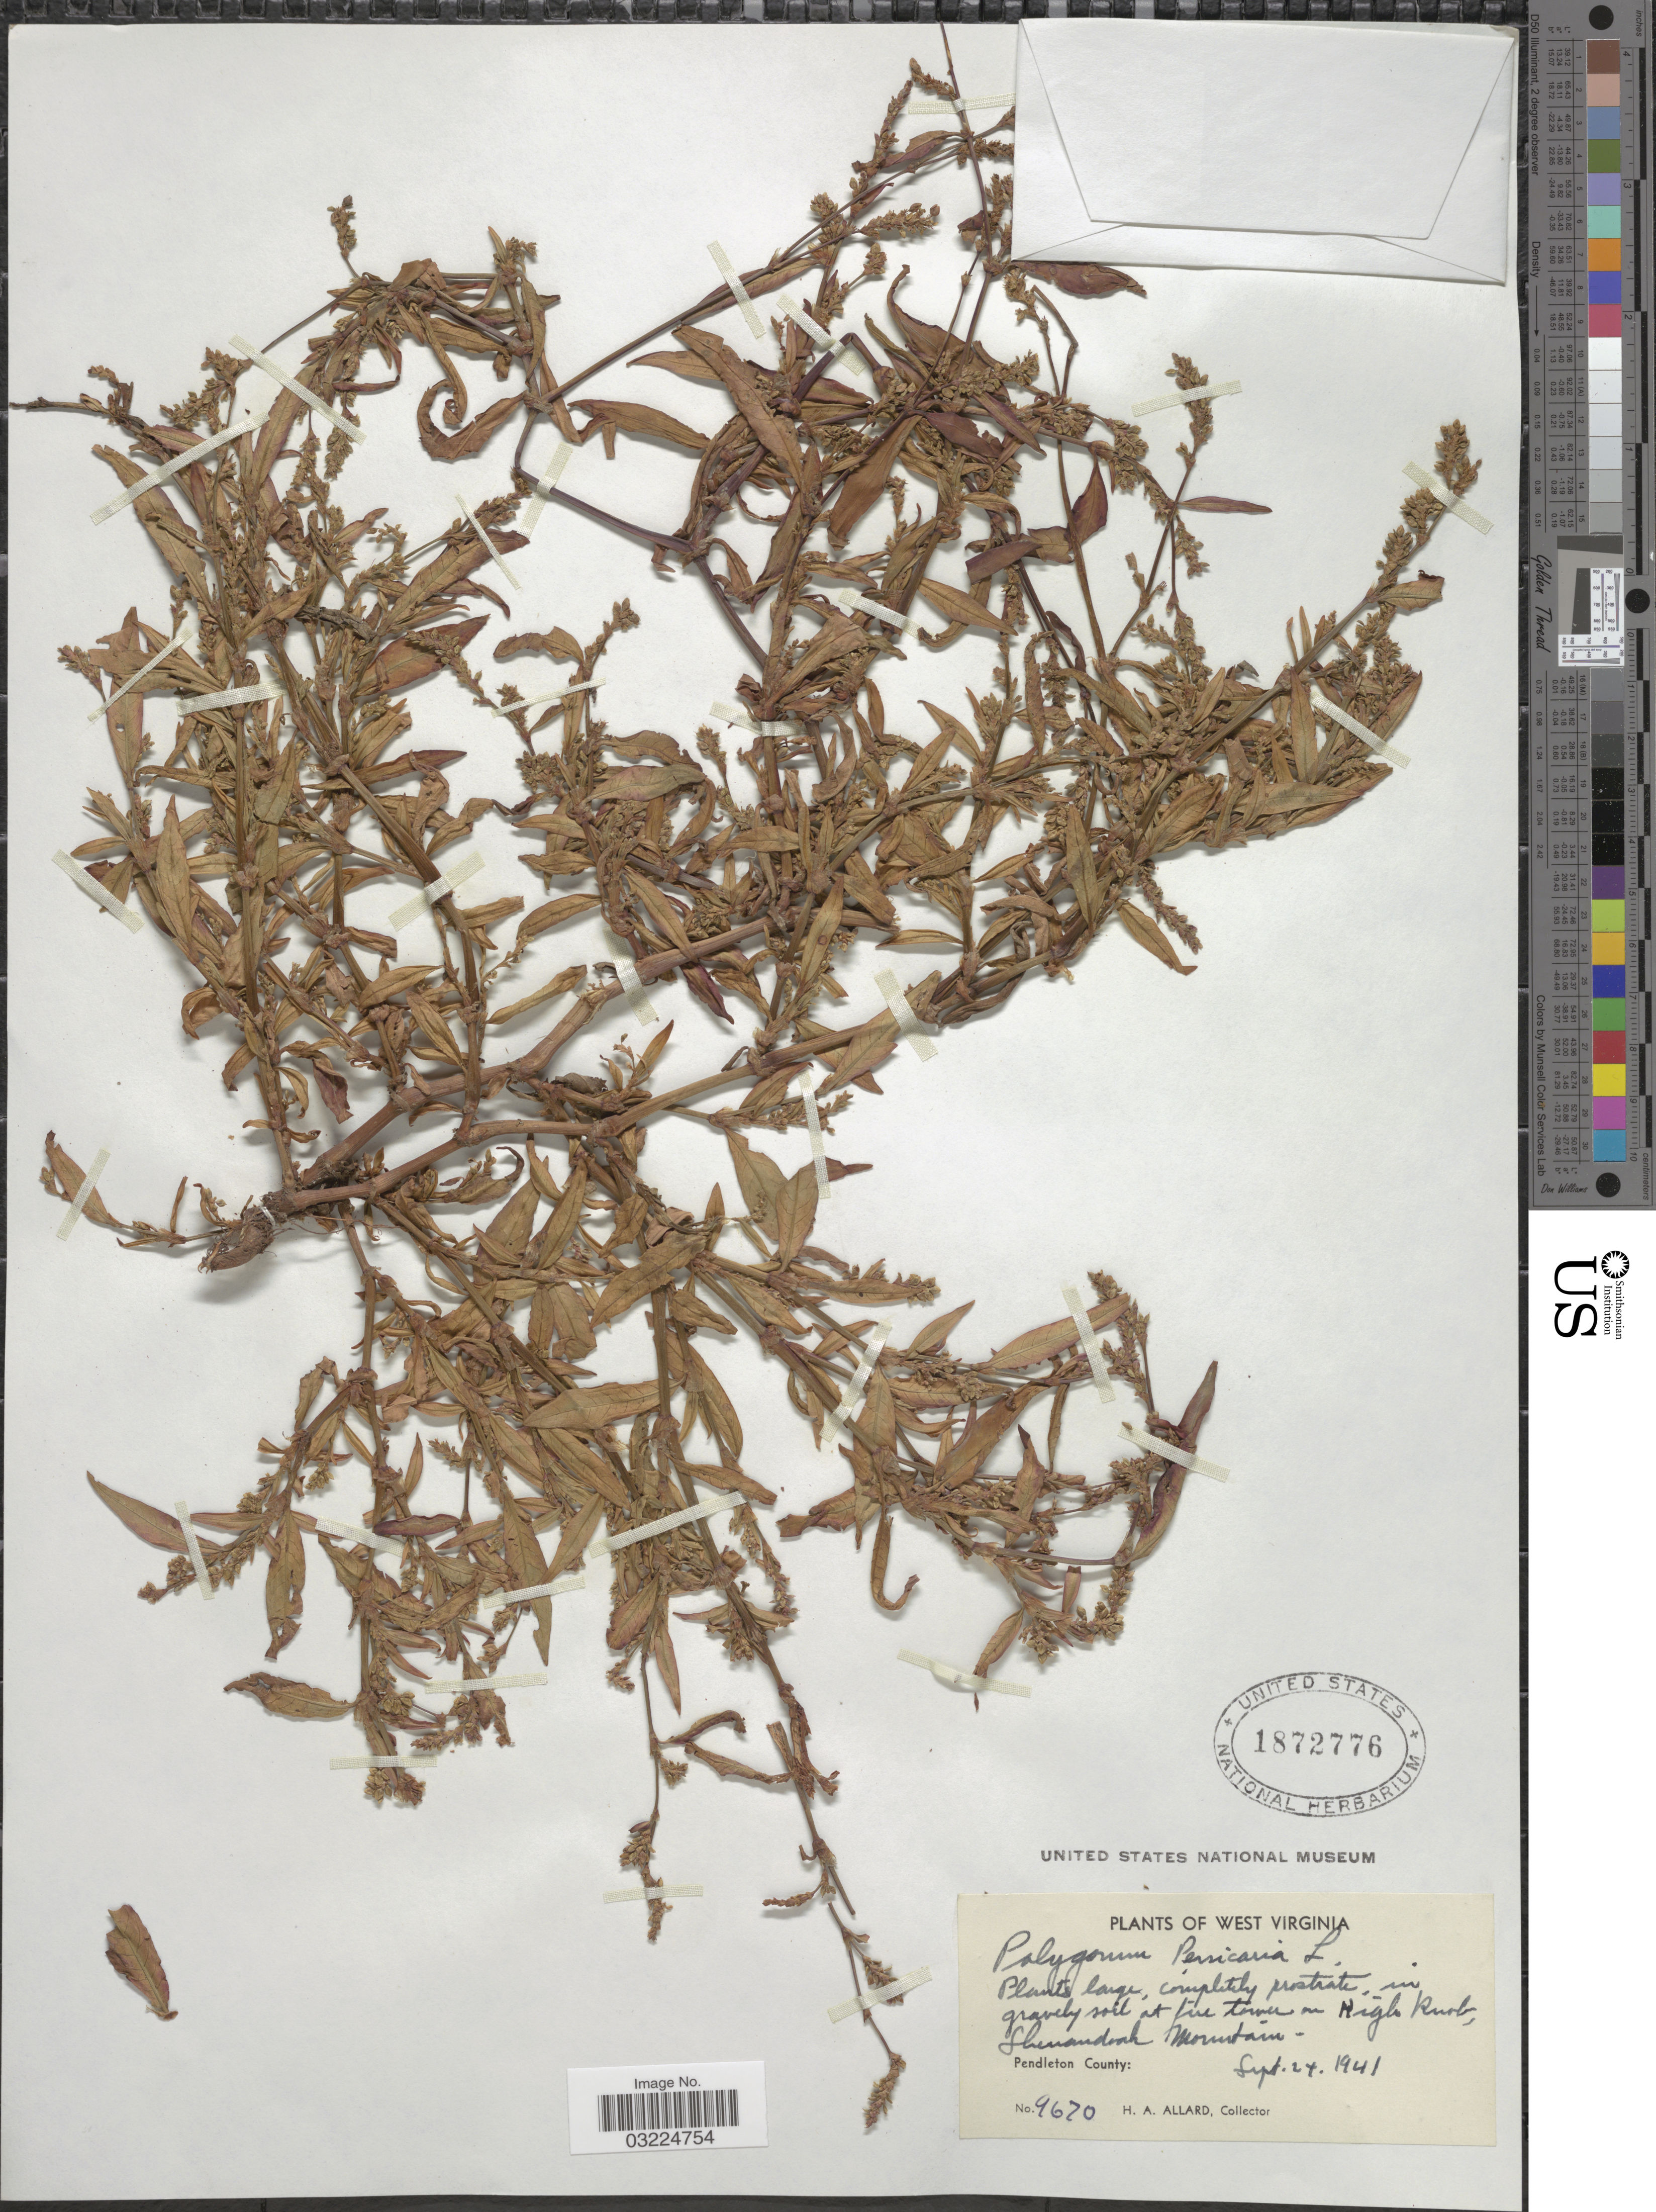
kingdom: Plantae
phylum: Tracheophyta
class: Magnoliopsida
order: Caryophyllales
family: Polygonaceae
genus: Persicaria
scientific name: Persicaria maculosa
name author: S.F. Gray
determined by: Atha, D. E.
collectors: H. A. Allard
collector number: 9670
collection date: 1941-09-24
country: United States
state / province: West Virginia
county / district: Pendleton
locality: In gravely soil at fire tower on High Knob, Shenandoah Mountain. Pendleton County.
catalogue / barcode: US 1872776